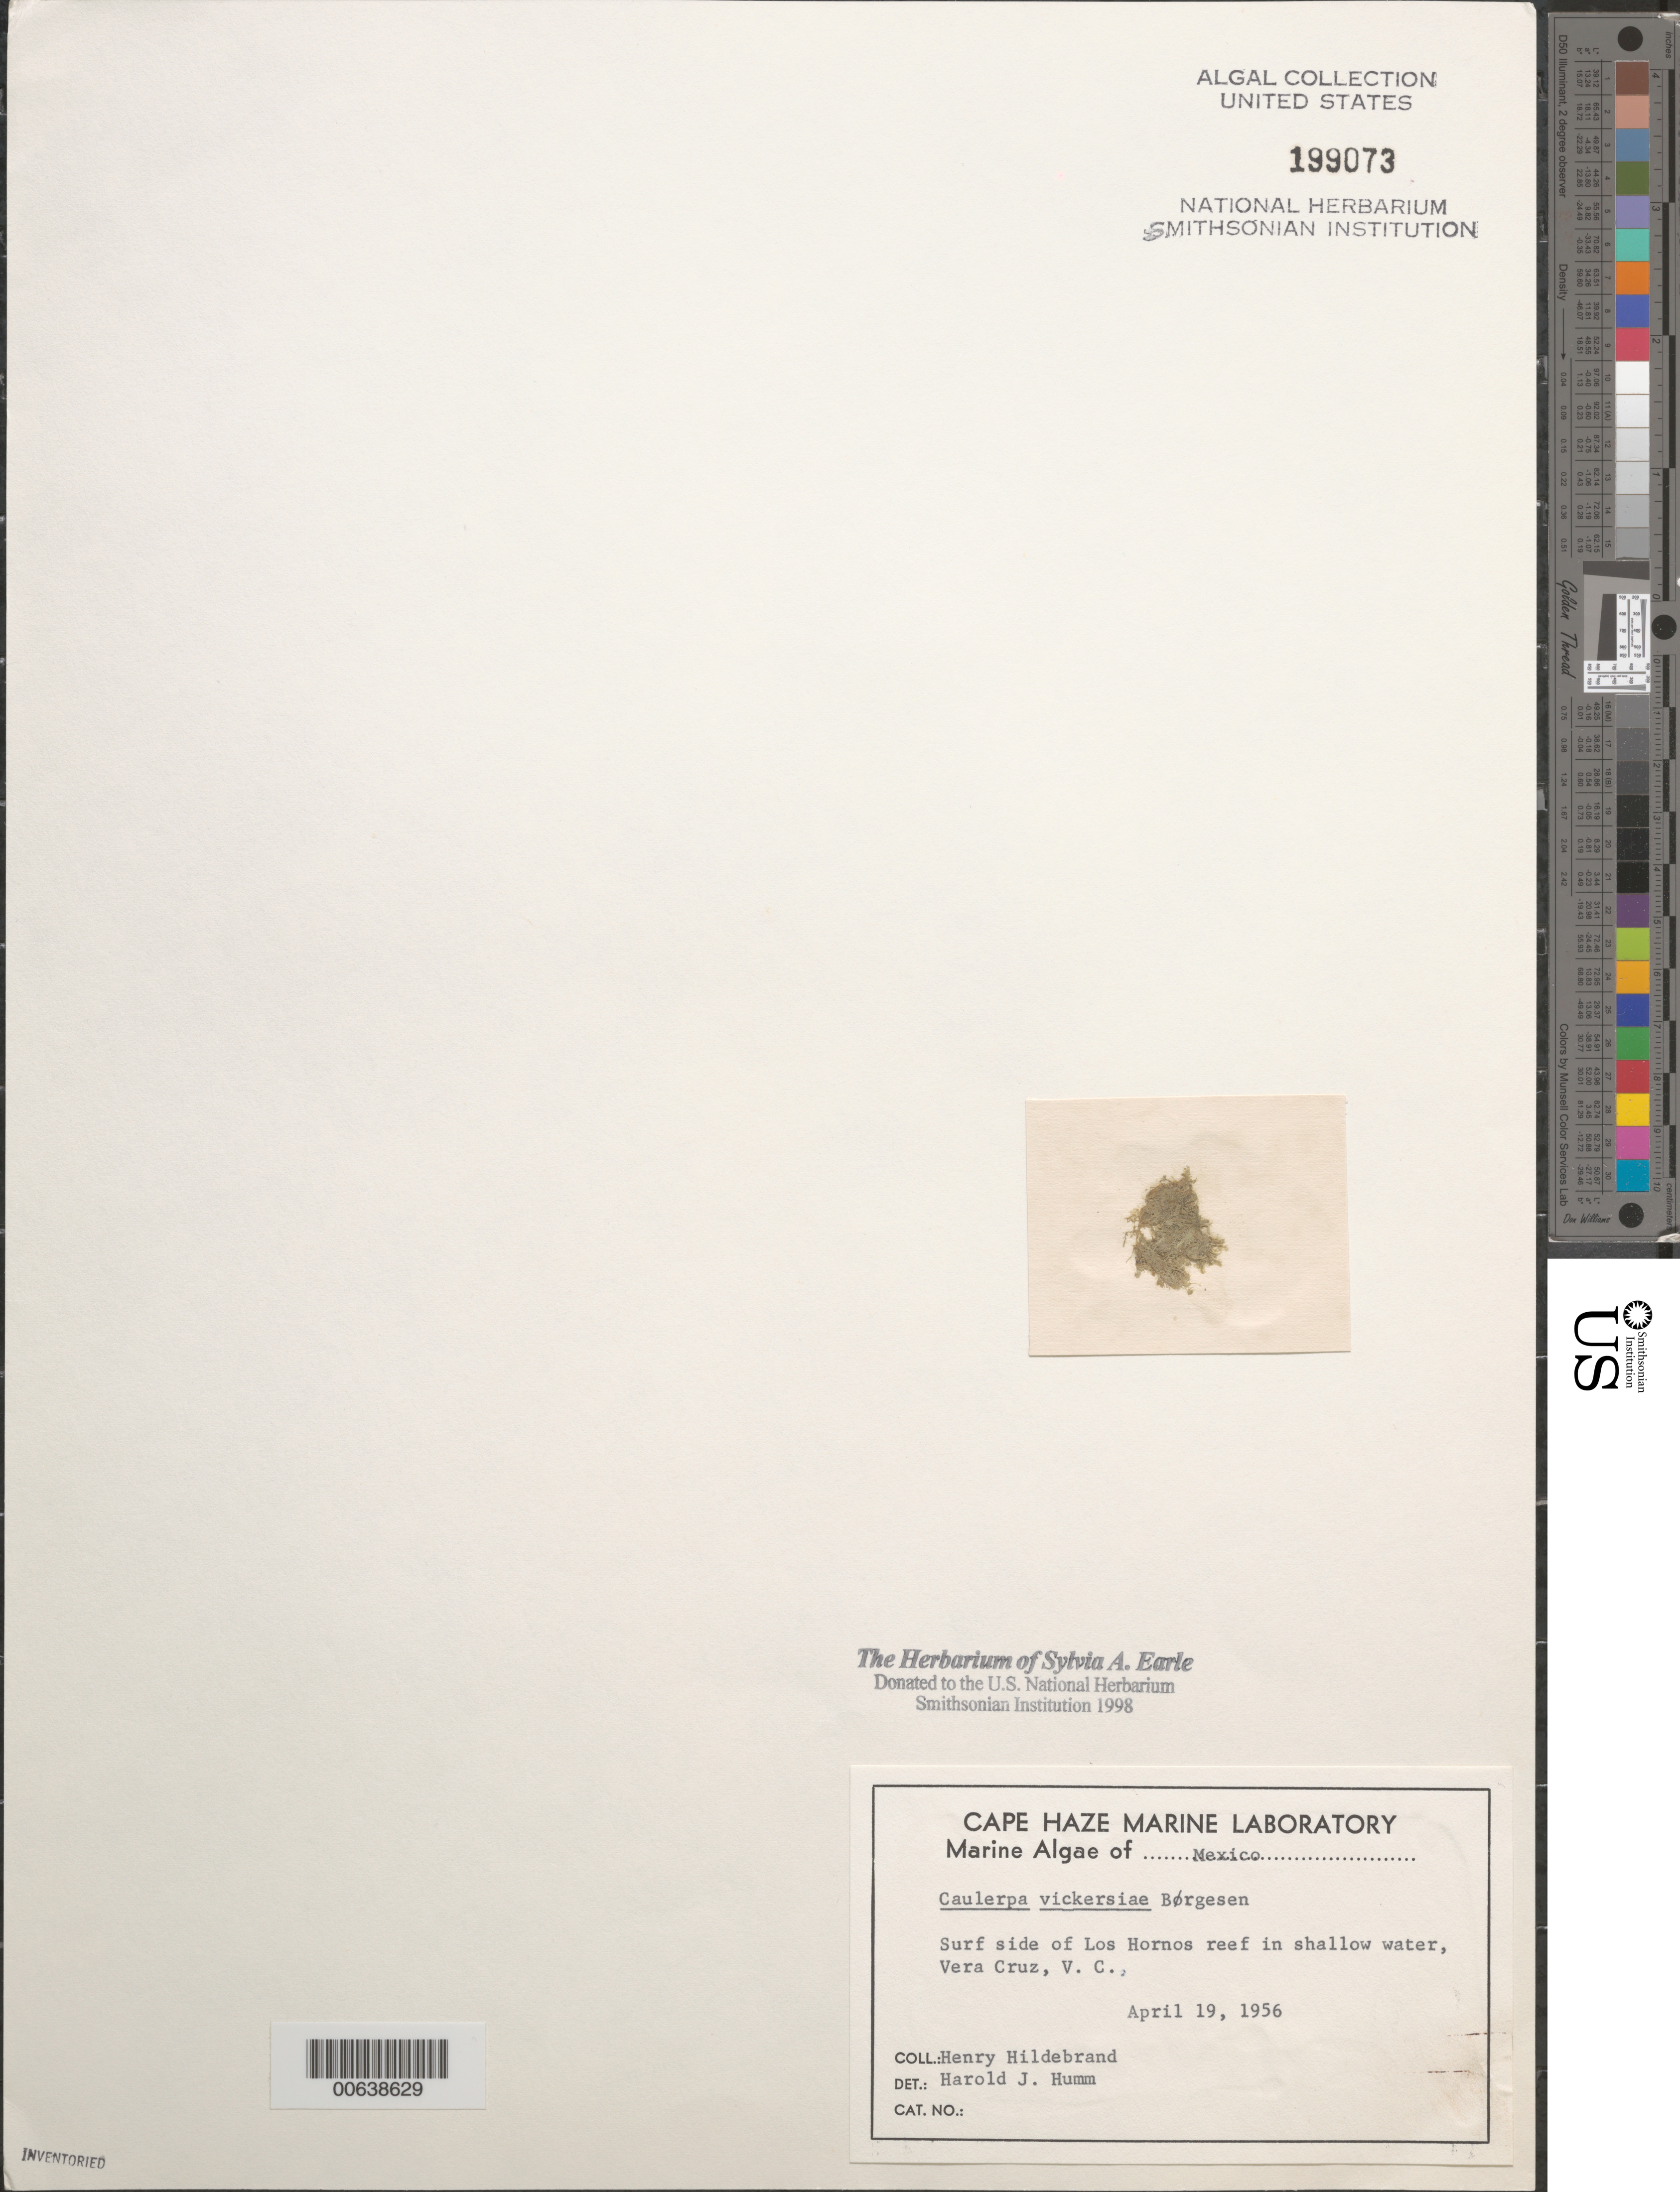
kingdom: Plantae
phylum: Chlorophyta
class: Ulvophyceae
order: Bryopsidales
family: Caulerpaceae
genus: Caulerpa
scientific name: Caulerpa ambigua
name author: Okamura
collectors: H. Hildebrand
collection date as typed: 19 Apr 1956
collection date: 1956-04-19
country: Mexico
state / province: Veracruz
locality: Los Hornos Reef, Veracruz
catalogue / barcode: US 199073